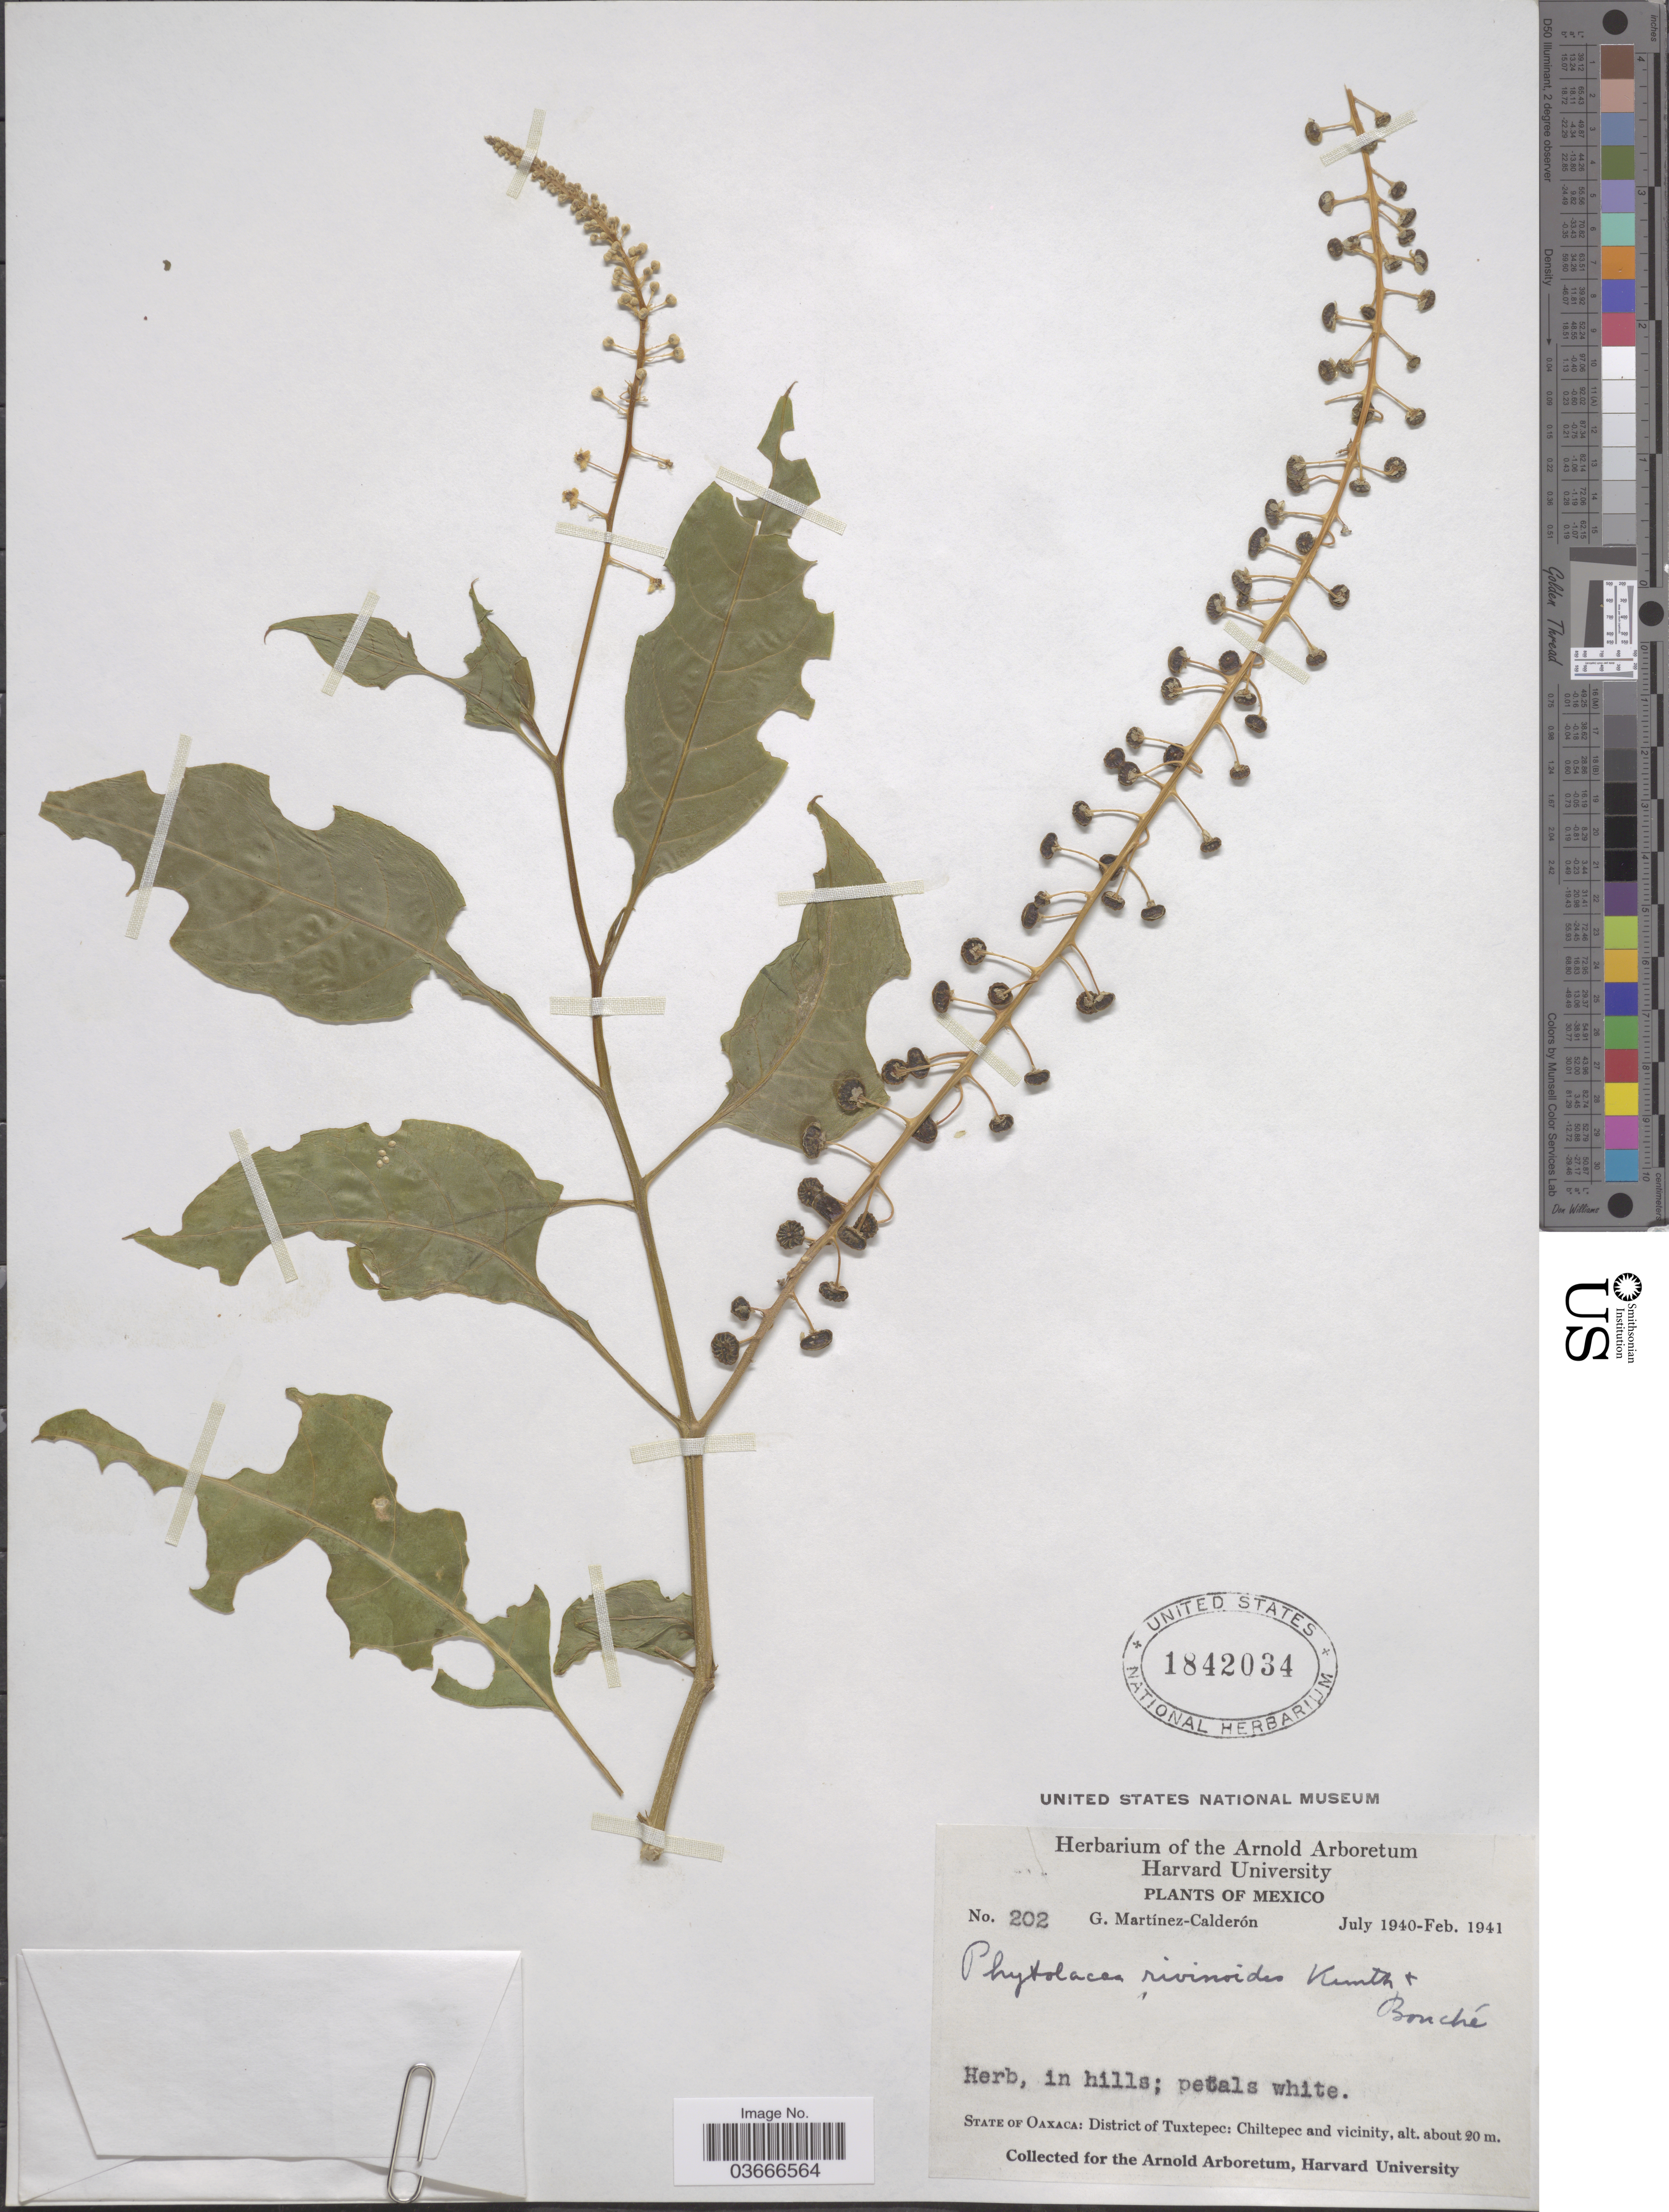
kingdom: Plantae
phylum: Tracheophyta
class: Magnoliopsida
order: Caryophyllales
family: Phytolaccaceae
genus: Phytolacca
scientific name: Phytolacca rivinoides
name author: Kunth & C.D. Bouché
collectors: G. Martínez Calderón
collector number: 202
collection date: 1940-07/1941-02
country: Mexico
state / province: Oaxaca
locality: District of Tuxtepec: Chiltepec and vicinity.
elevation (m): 20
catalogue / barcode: US 1842034